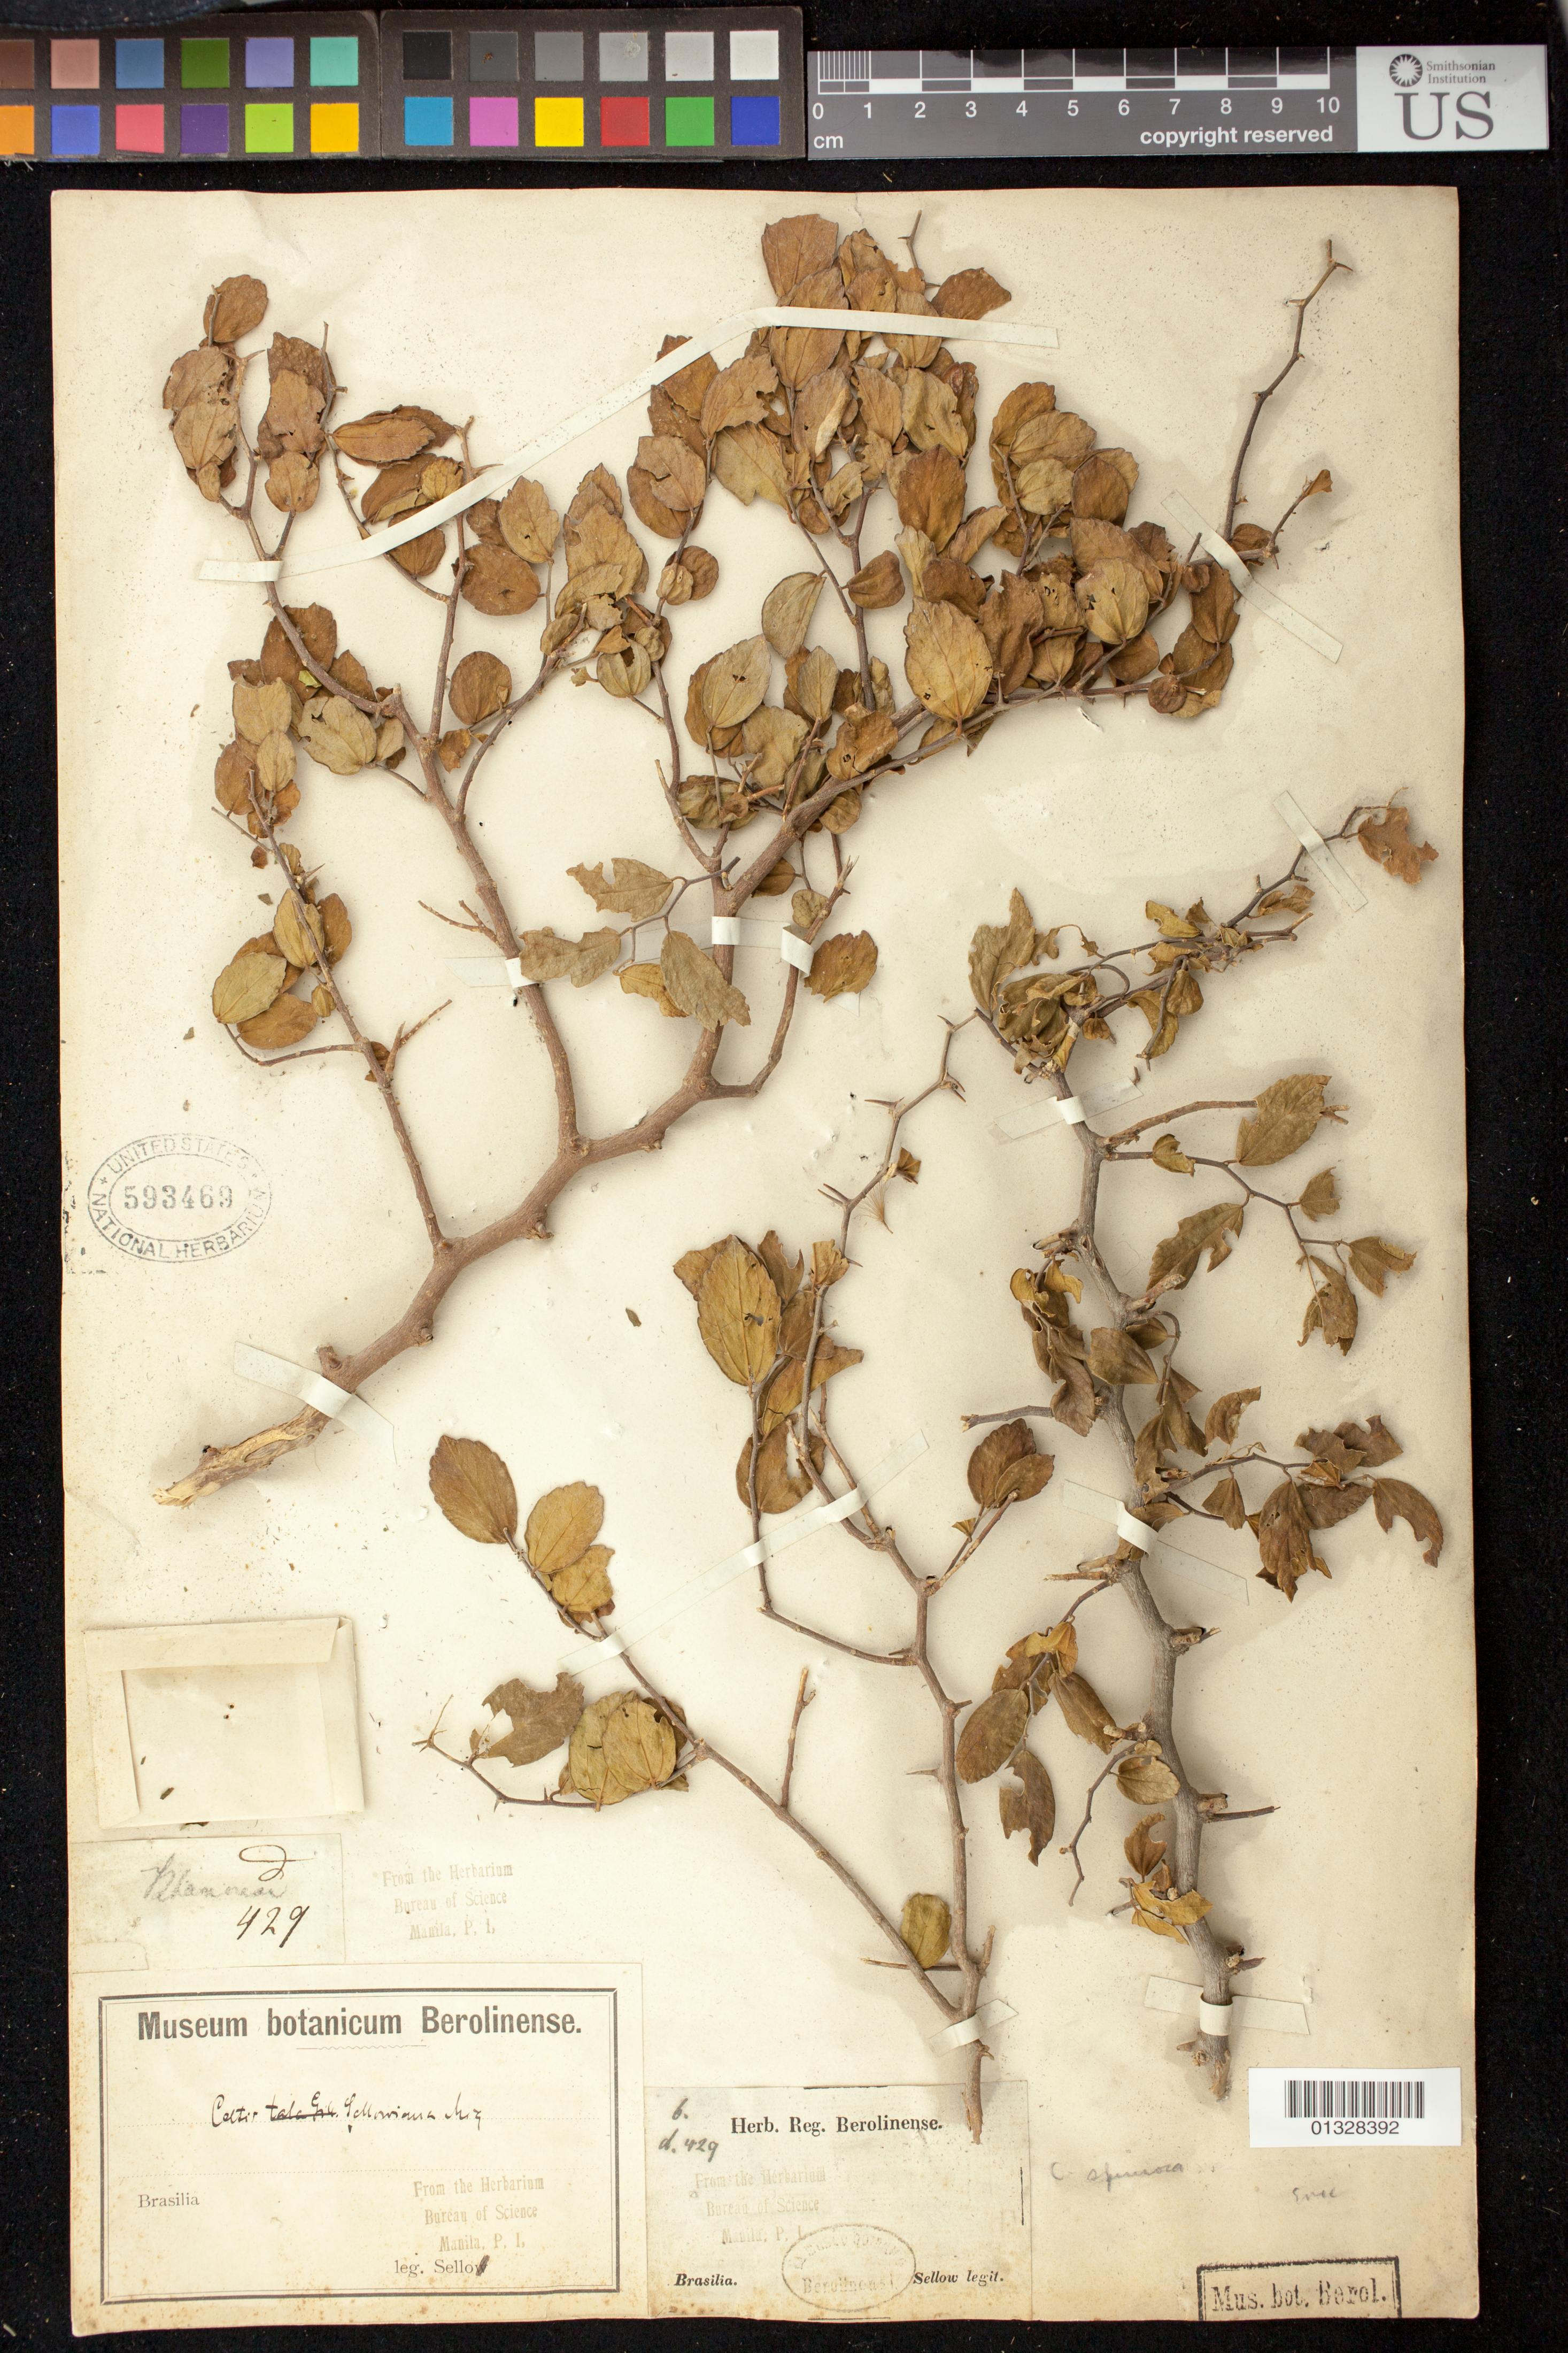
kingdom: Plantae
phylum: Tracheophyta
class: Magnoliopsida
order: Rosales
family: Cannabaceae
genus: Celtis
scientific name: Celtis spinosa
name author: Ruiz ex Miq.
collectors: -. Sellow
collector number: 429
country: Brazil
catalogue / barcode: US 593469